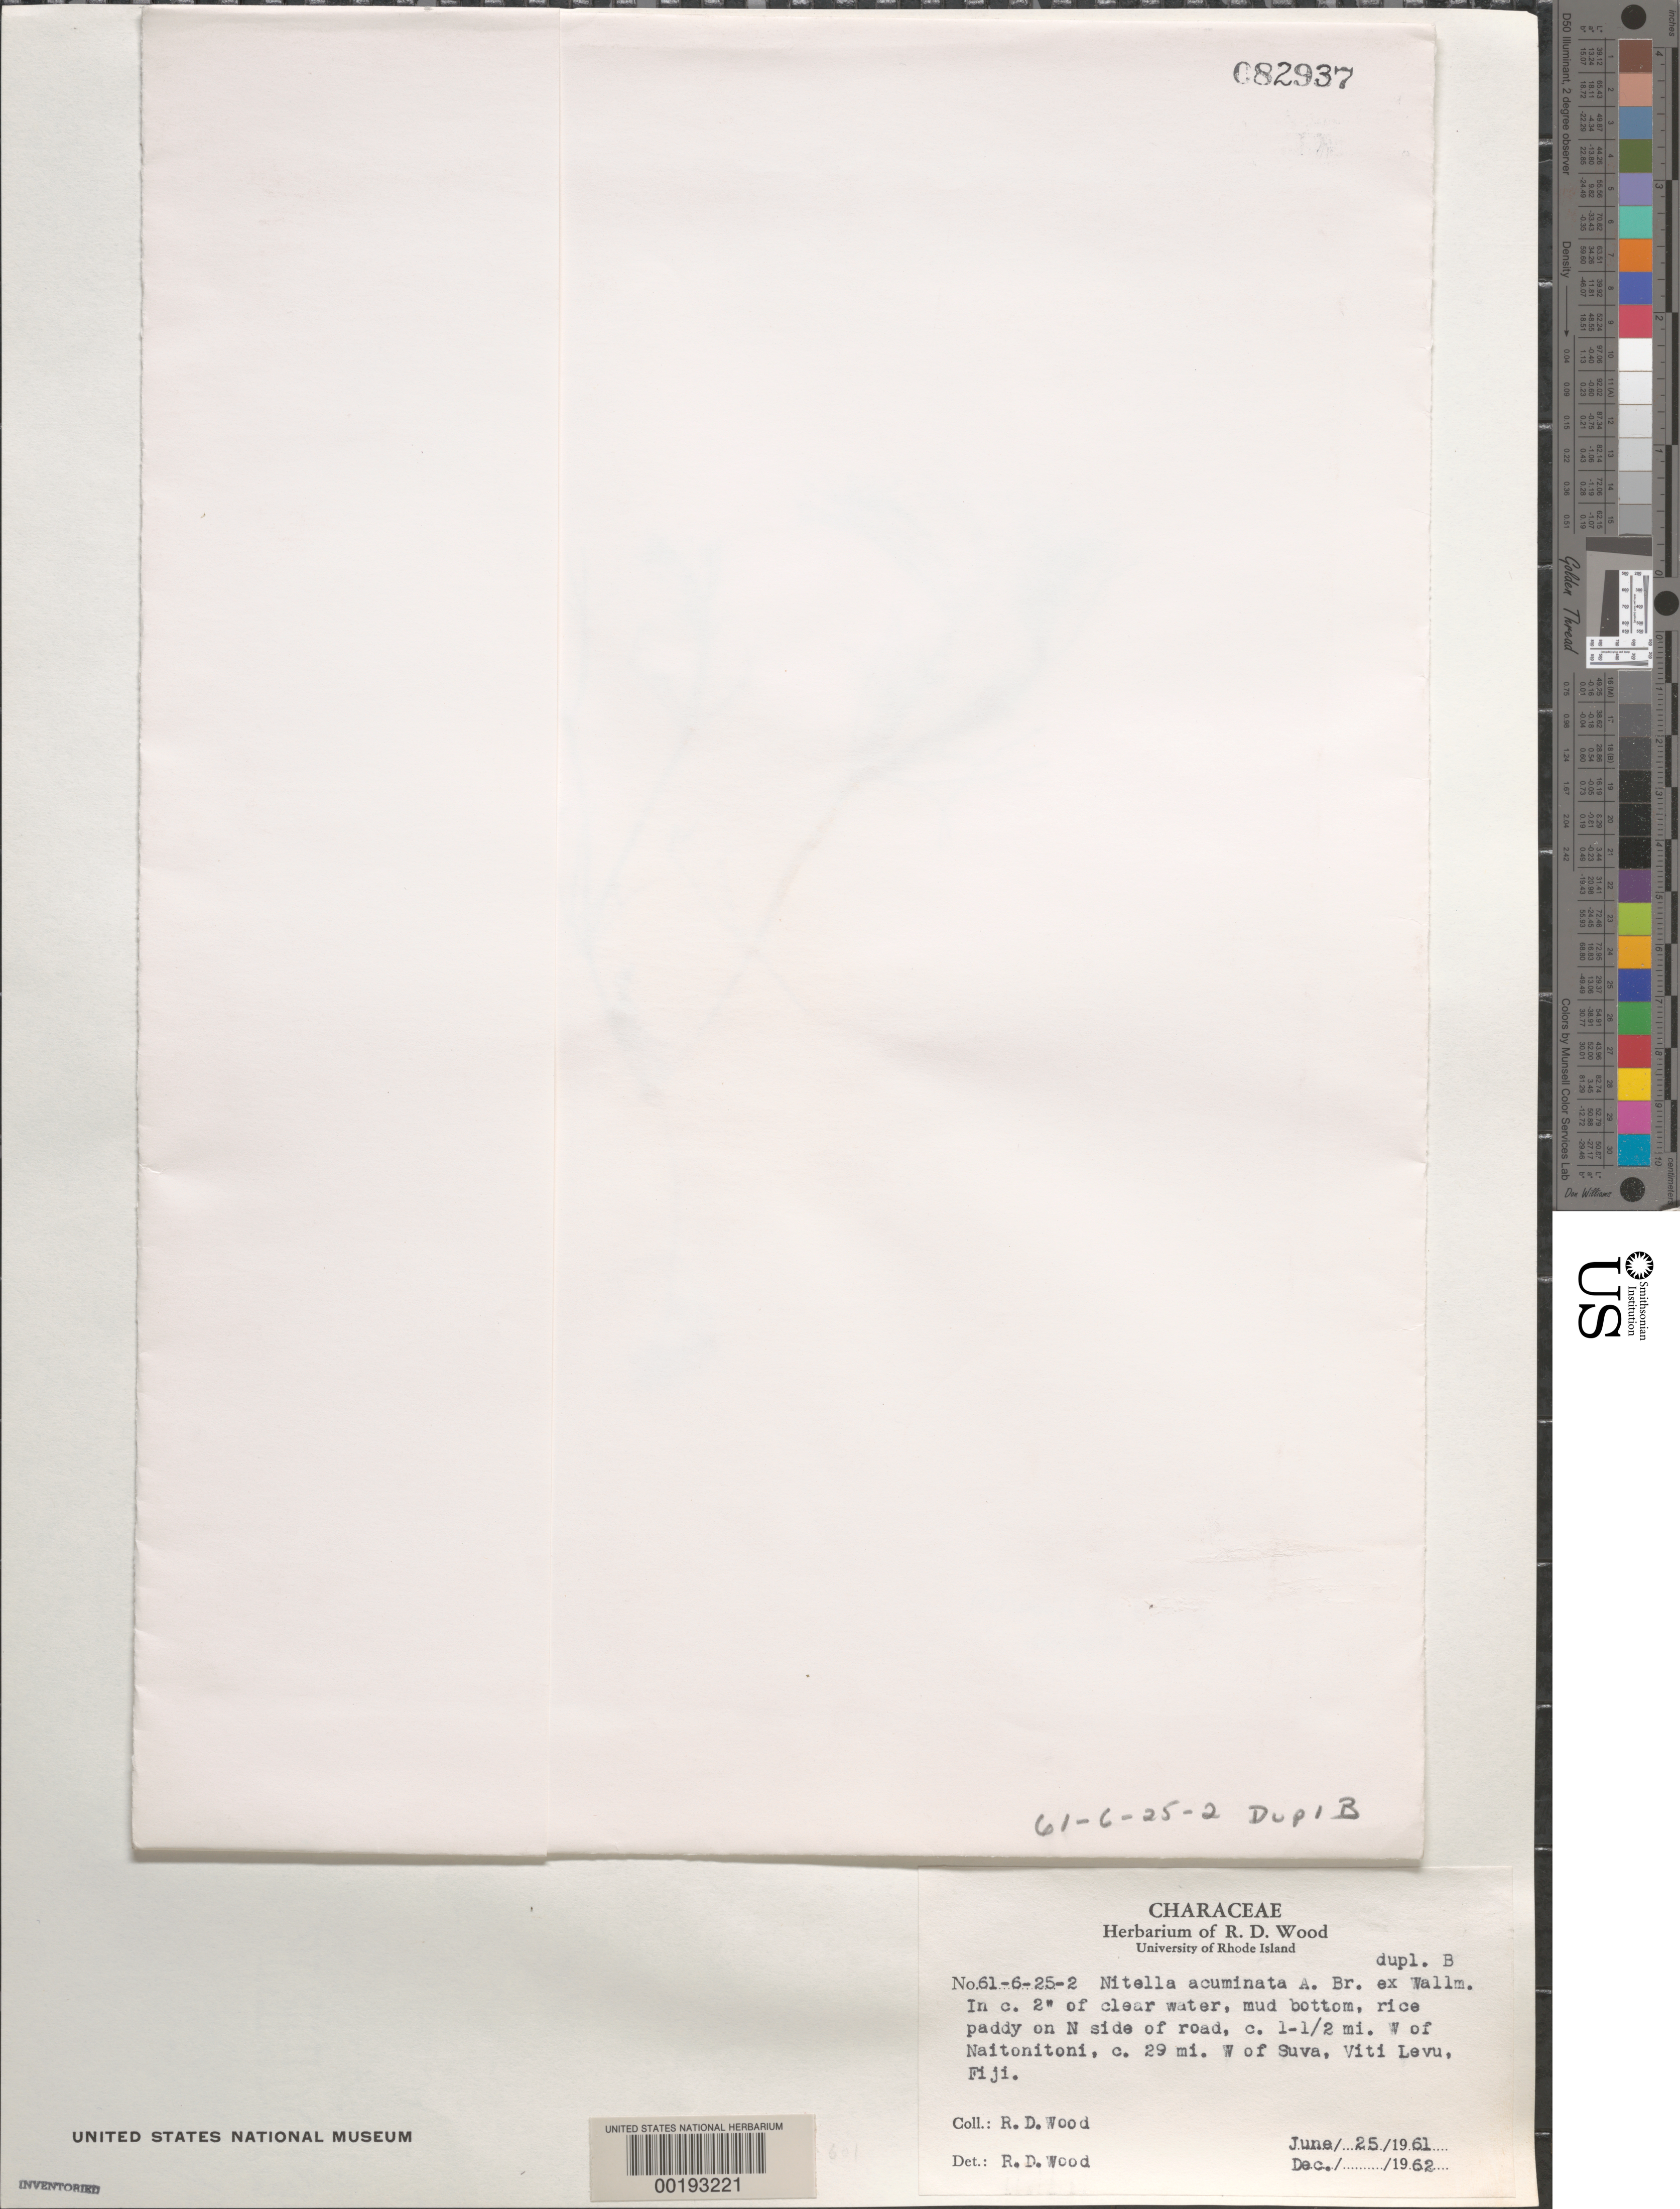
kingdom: Plantae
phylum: Charophyta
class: Charophyceae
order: Charales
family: Characeae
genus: Nitella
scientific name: Nitella acuminata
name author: A. Braun ex Wallm.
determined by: Wood, R. D.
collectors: R. Wood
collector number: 61-6-25-2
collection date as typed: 25 Jun 1961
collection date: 1961-06-25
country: Fiji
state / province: Central Division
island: Viti Levu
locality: Ca. 1.5 miles west of Naitonitoni, ca. 29 miles west of Suva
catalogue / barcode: US 82937